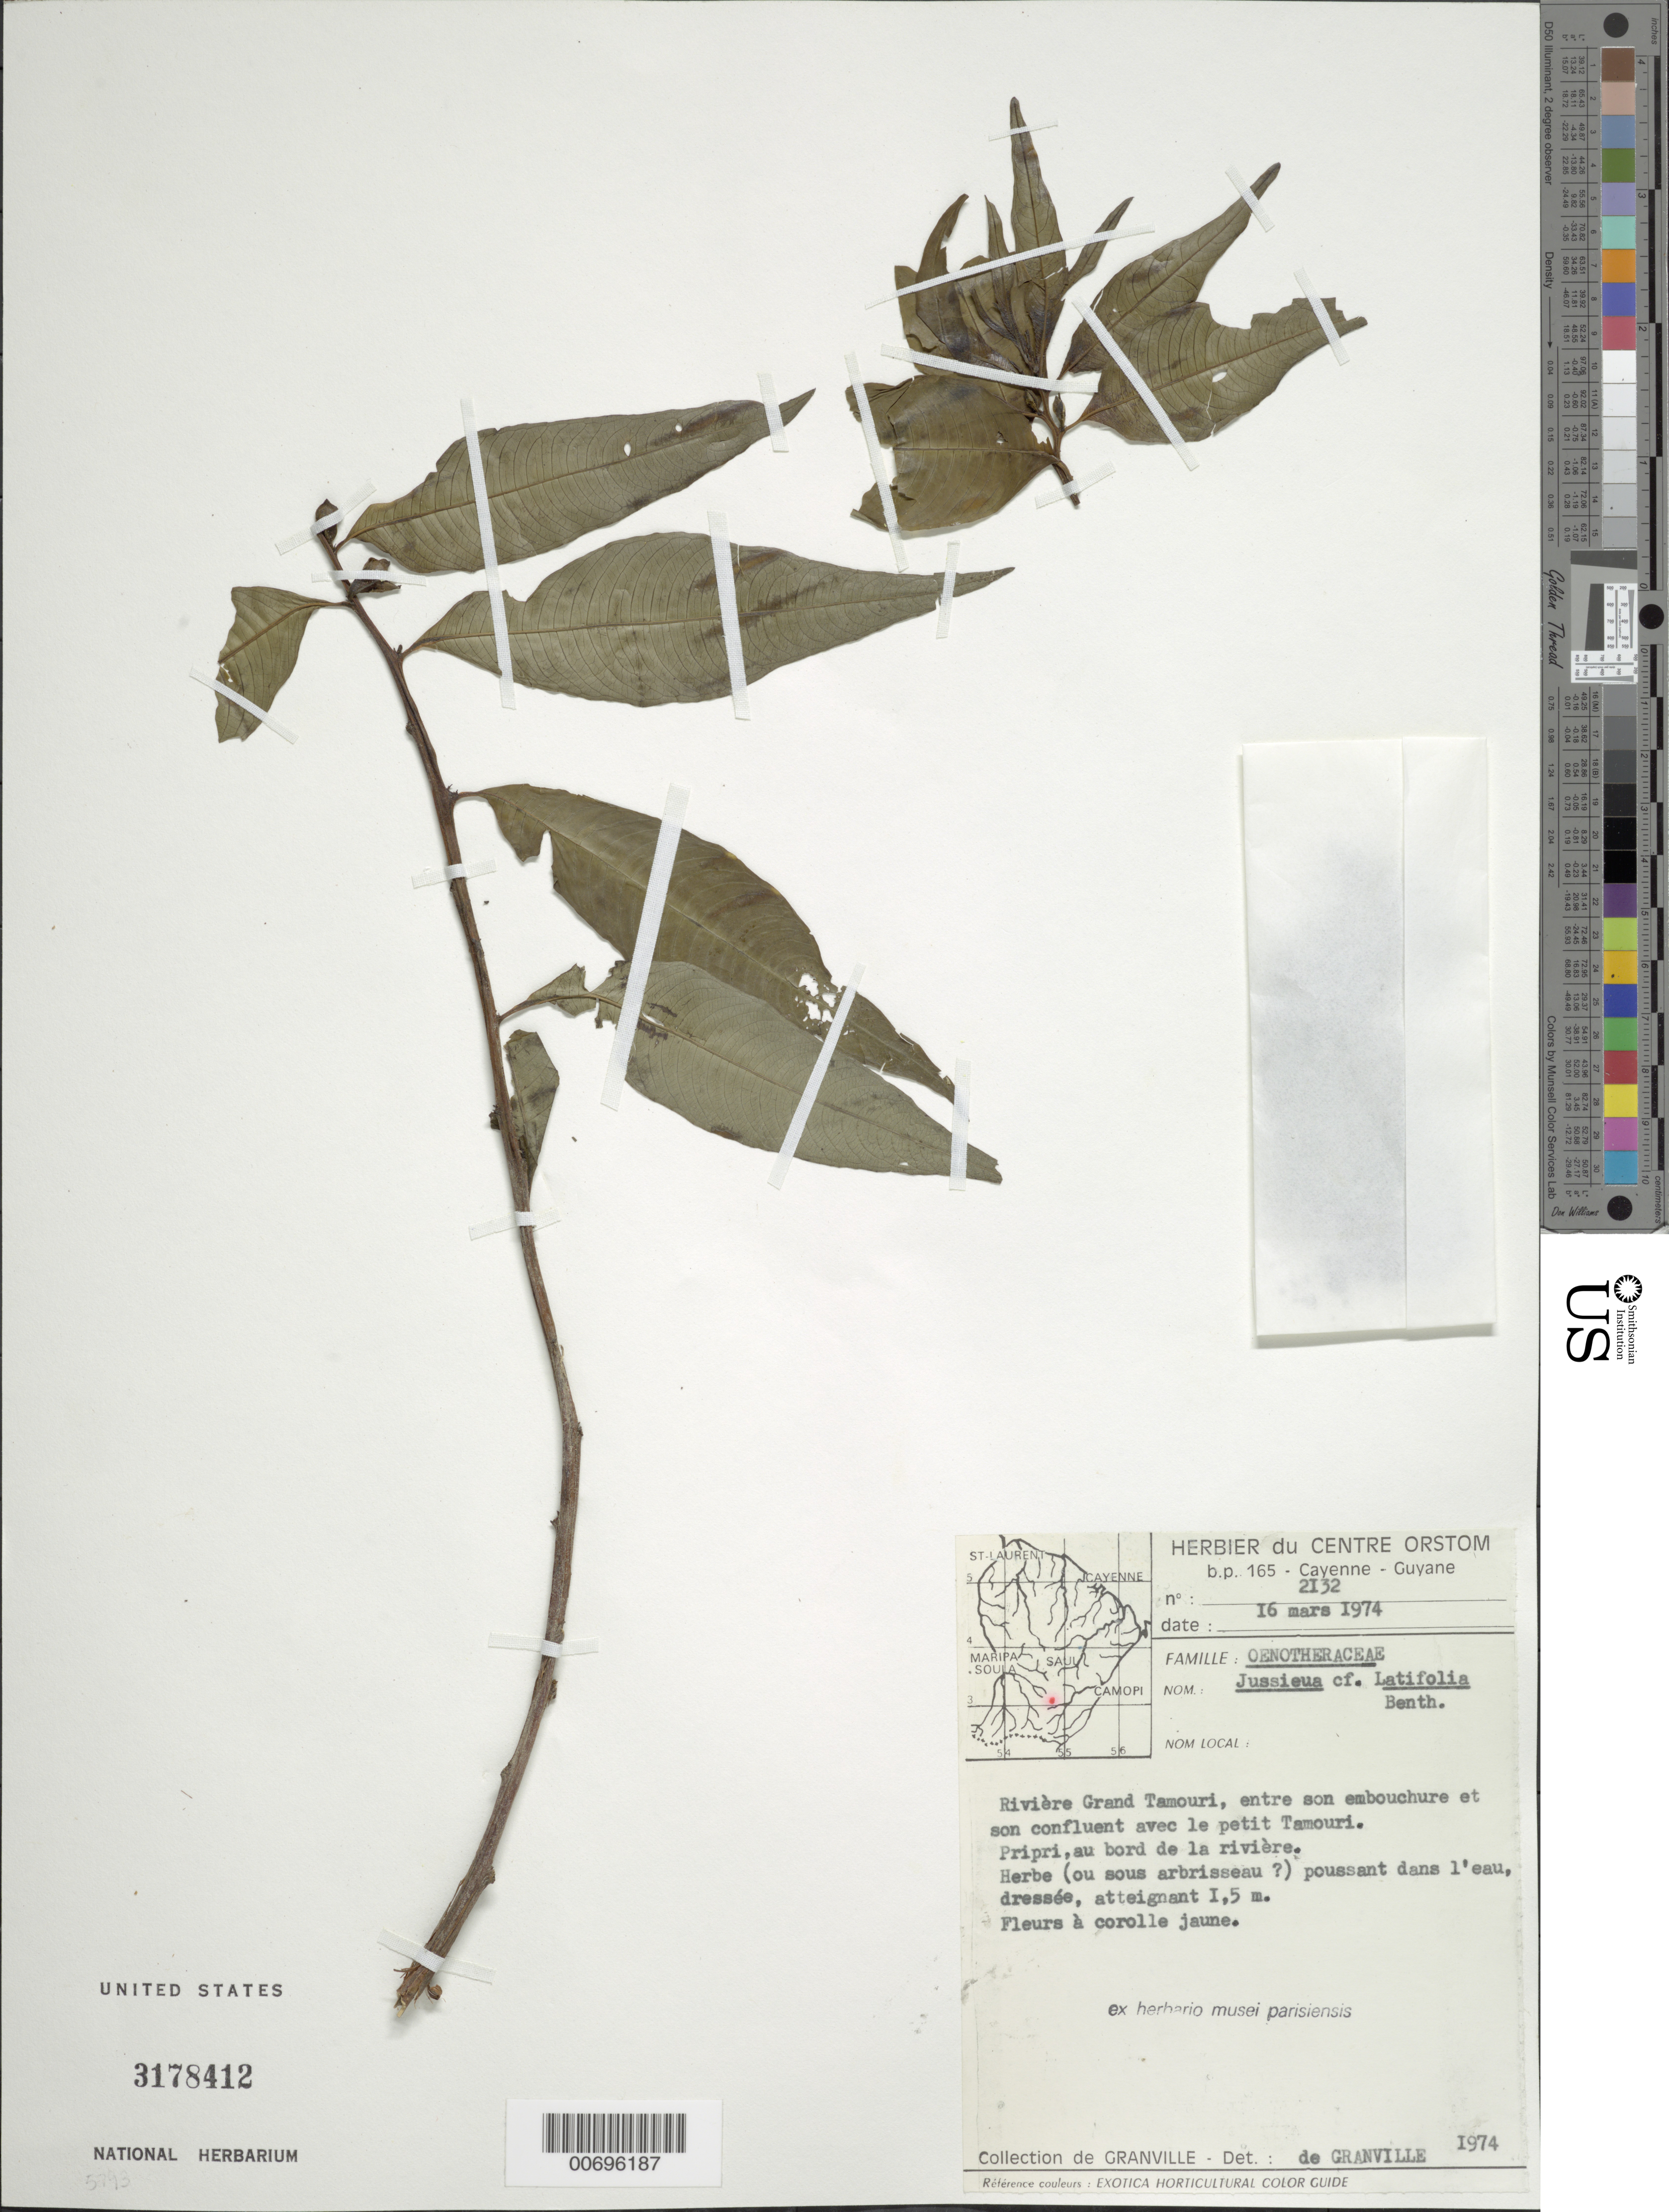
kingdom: Plantae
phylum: Tracheophyta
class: Magnoliopsida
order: Myrtales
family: Onagraceae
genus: Ludwigia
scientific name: Ludwigia latifolia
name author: (Benth.) H. Hara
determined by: Granville, J. J. de, (CAY), Institut de Recherche pour le Developpement (IRD) (FRENCH GUIANA)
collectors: J.-J. de Granville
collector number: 2132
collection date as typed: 16-Mar-74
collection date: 1974-03-16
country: French Guiana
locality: Rivière Grand Tamouri (affl. Camopi) = Saut Bambaye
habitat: Pripri, au bord de la riviere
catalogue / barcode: US 3178412